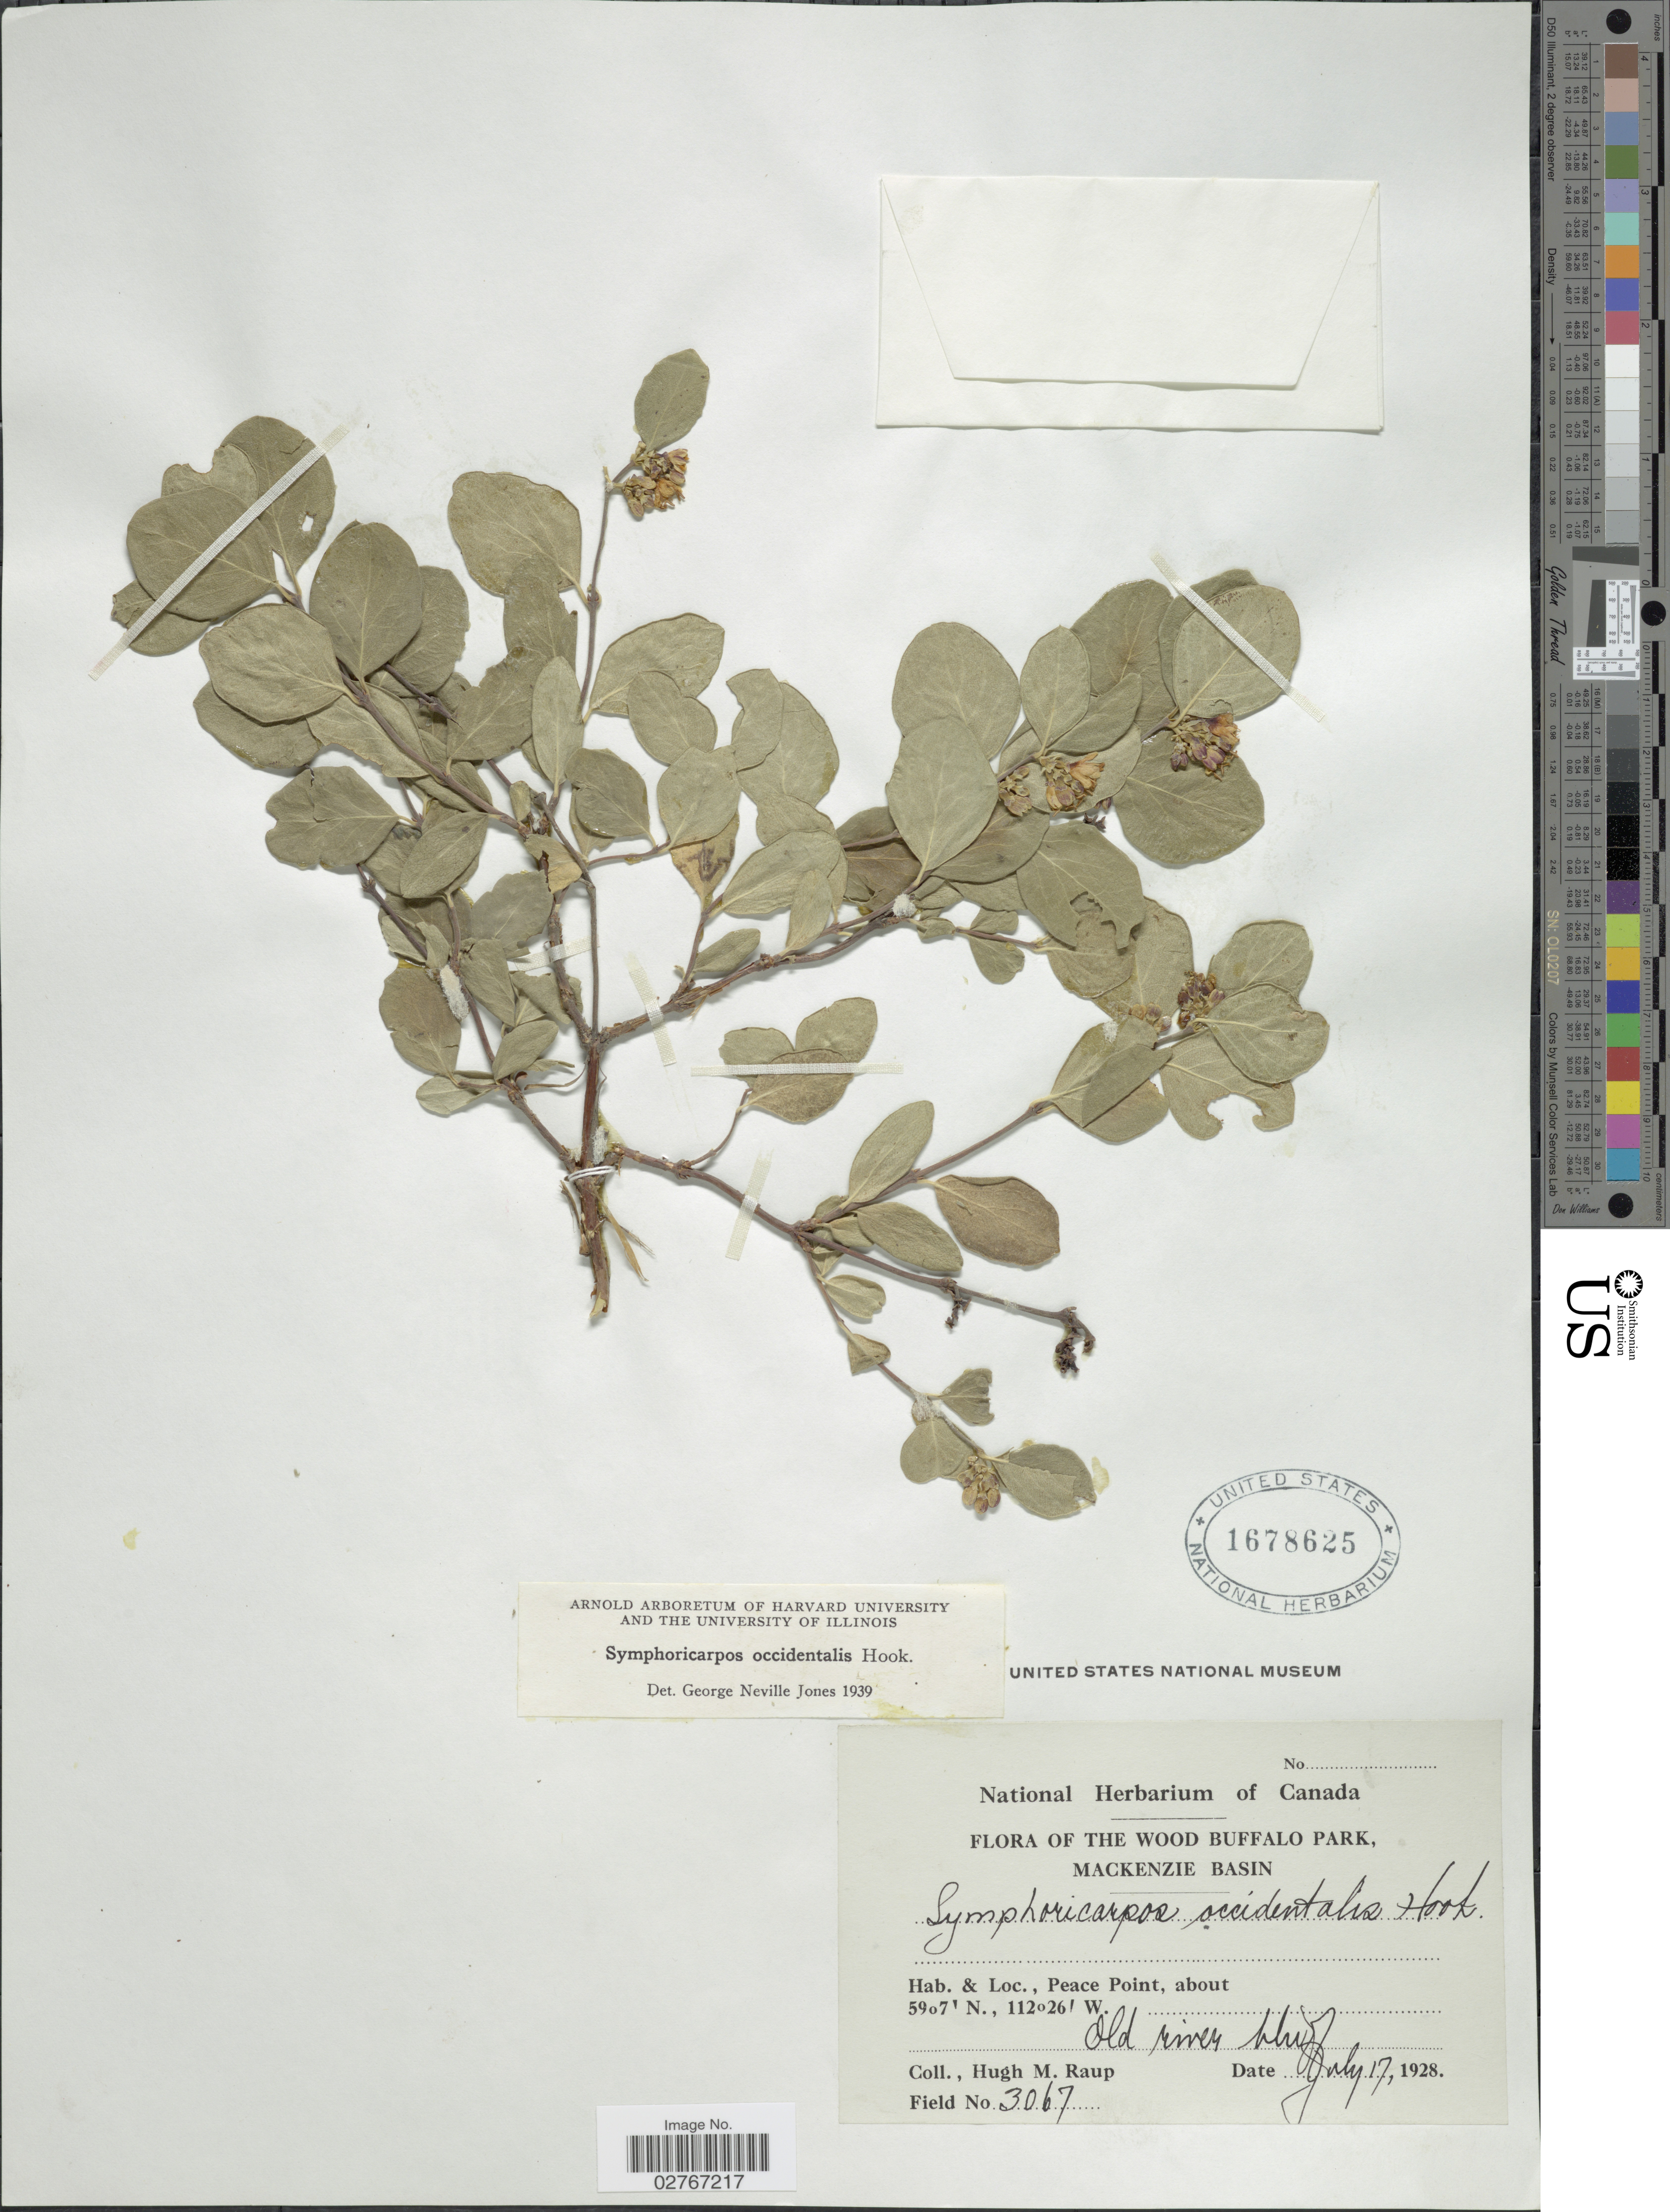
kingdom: Plantae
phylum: Tracheophyta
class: Magnoliopsida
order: Dipsacales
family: Caprifoliaceae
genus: Symphoricarpos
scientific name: Symphoricarpos occidentalis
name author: (R. Br.) Hook.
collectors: H. Raup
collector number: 3067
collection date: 1928-07-17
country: Canada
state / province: Alberta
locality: The Wood Buffalo Park, Mackenzie Basin, Peace Point, about Old river bluff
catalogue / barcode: US 1678625